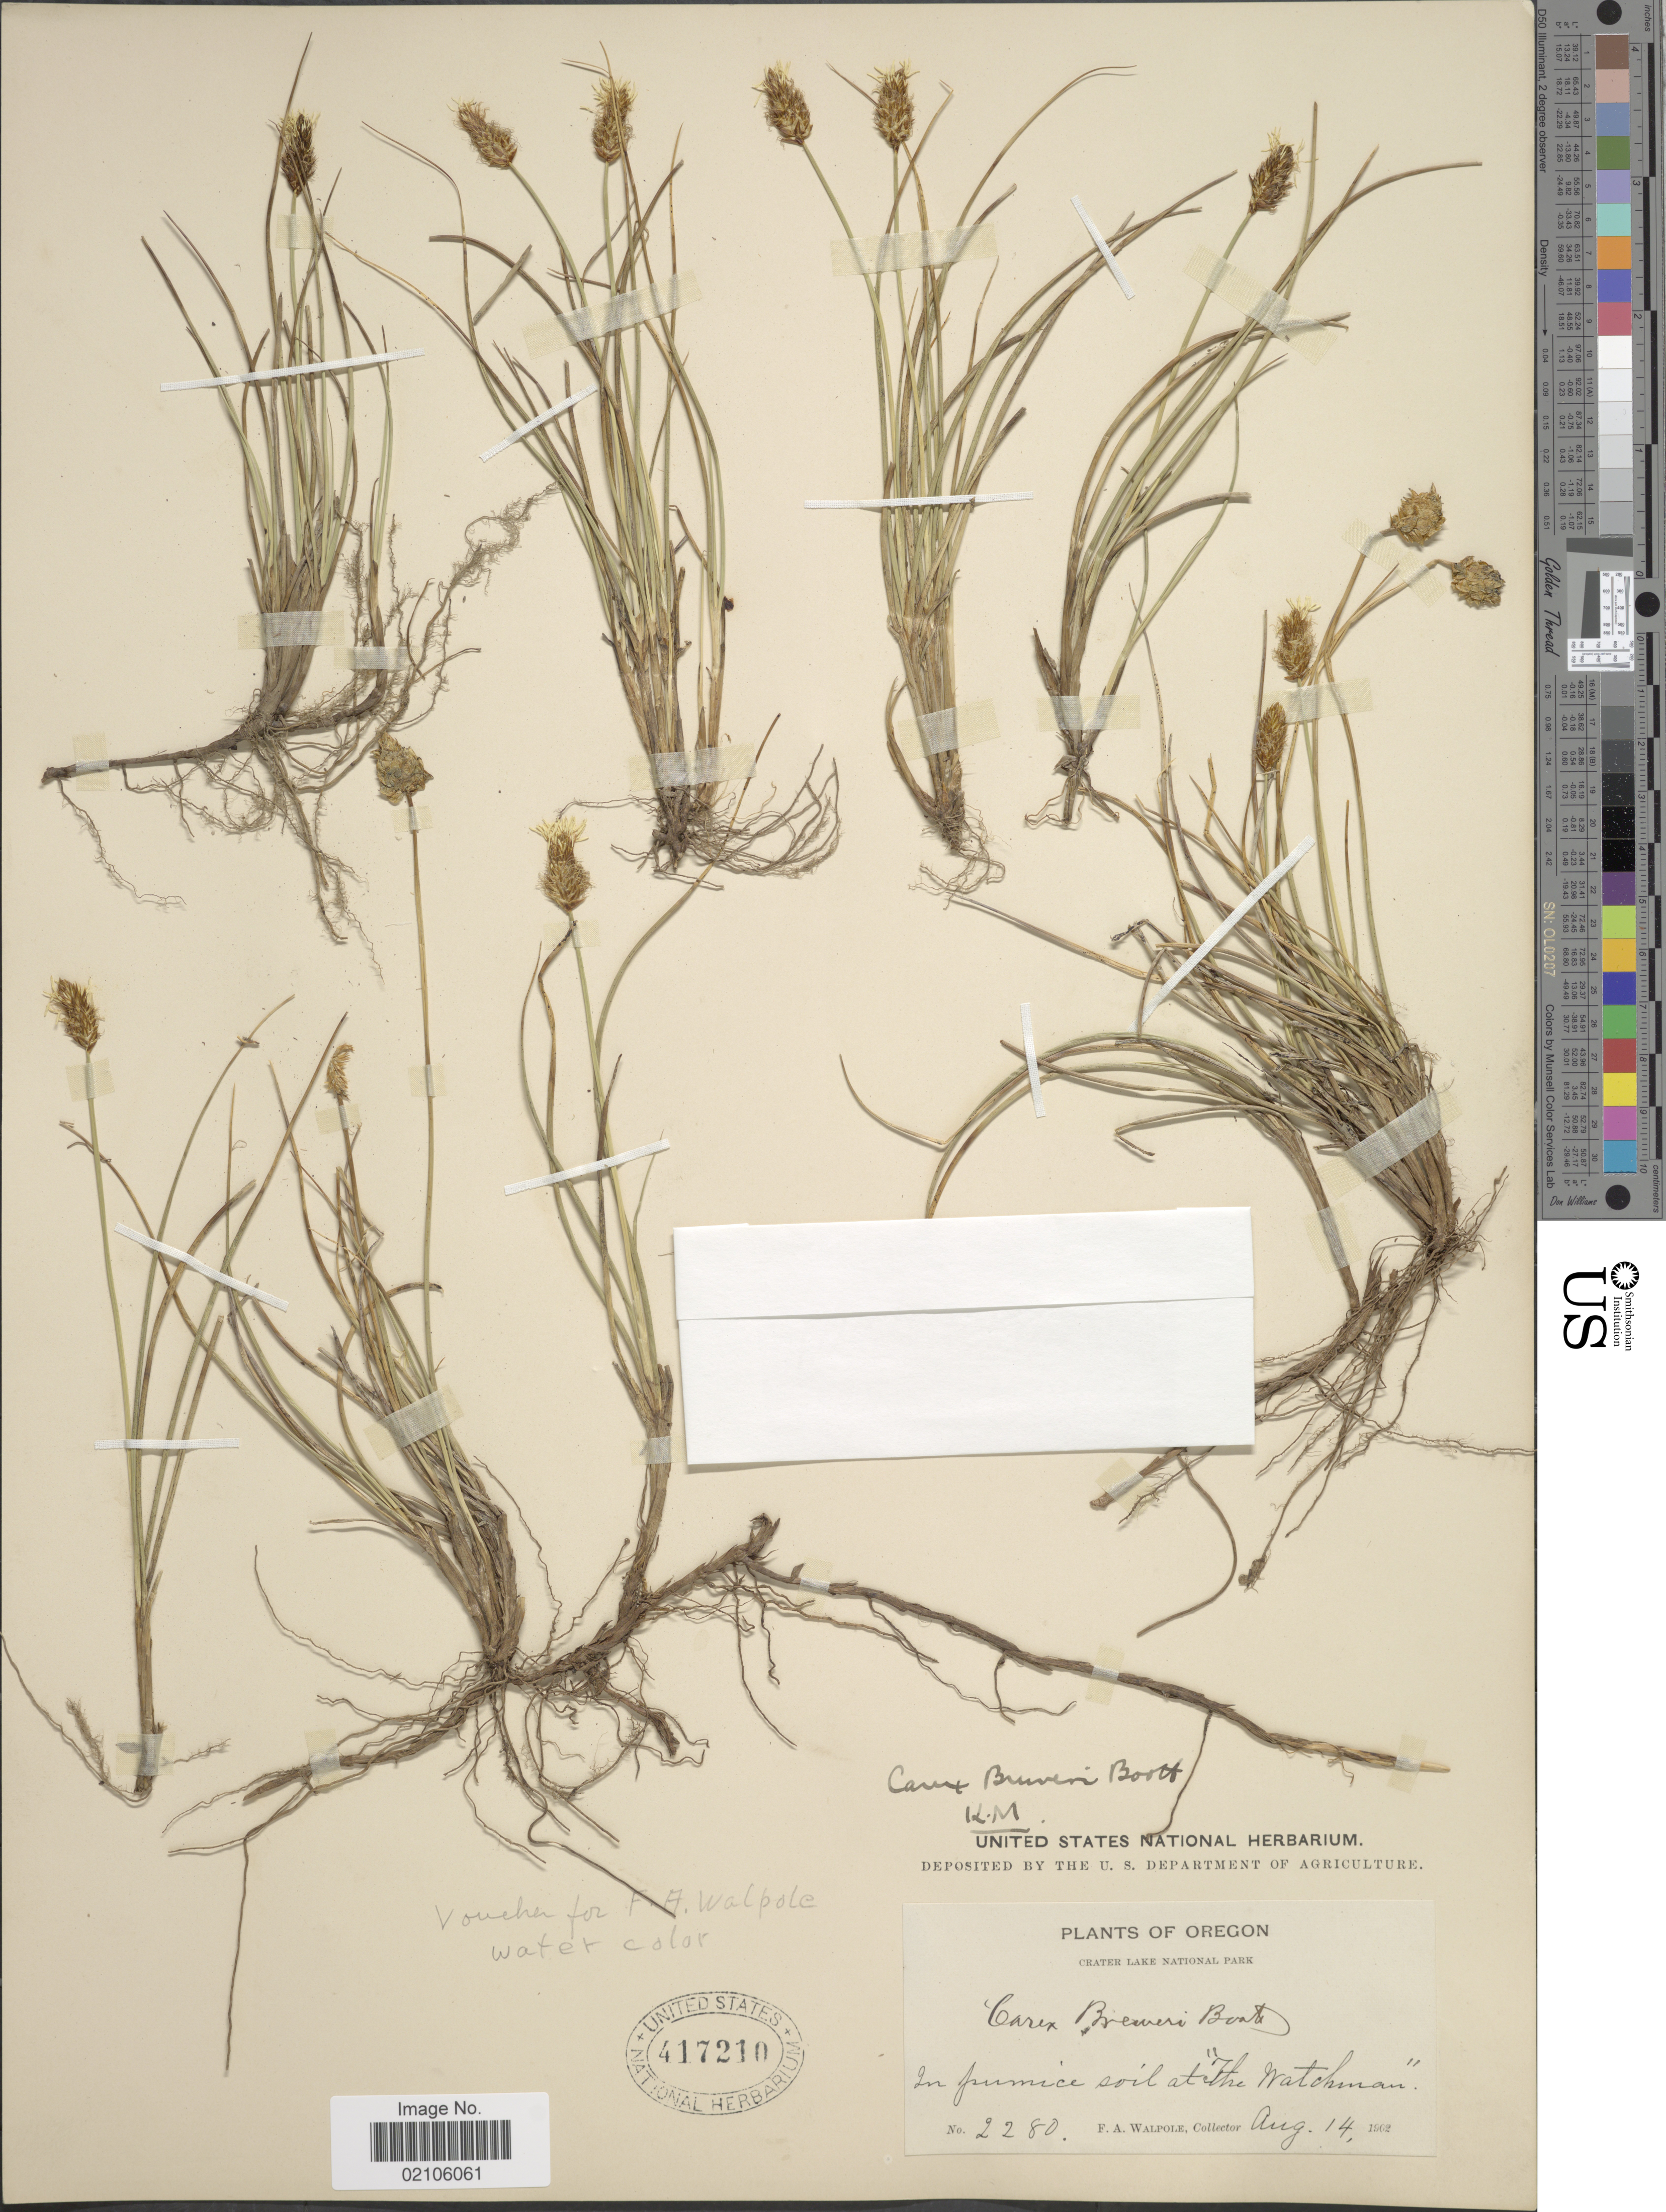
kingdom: Plantae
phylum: Tracheophyta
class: Liliopsida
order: Poales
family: Cyperaceae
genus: Carex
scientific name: Carex breweri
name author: Boott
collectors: F. Walpole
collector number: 2280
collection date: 1962-08-14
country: United States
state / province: Oregon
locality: Crater Lake National Park, In pumice soil at 'The Watchman'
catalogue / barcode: US 417210